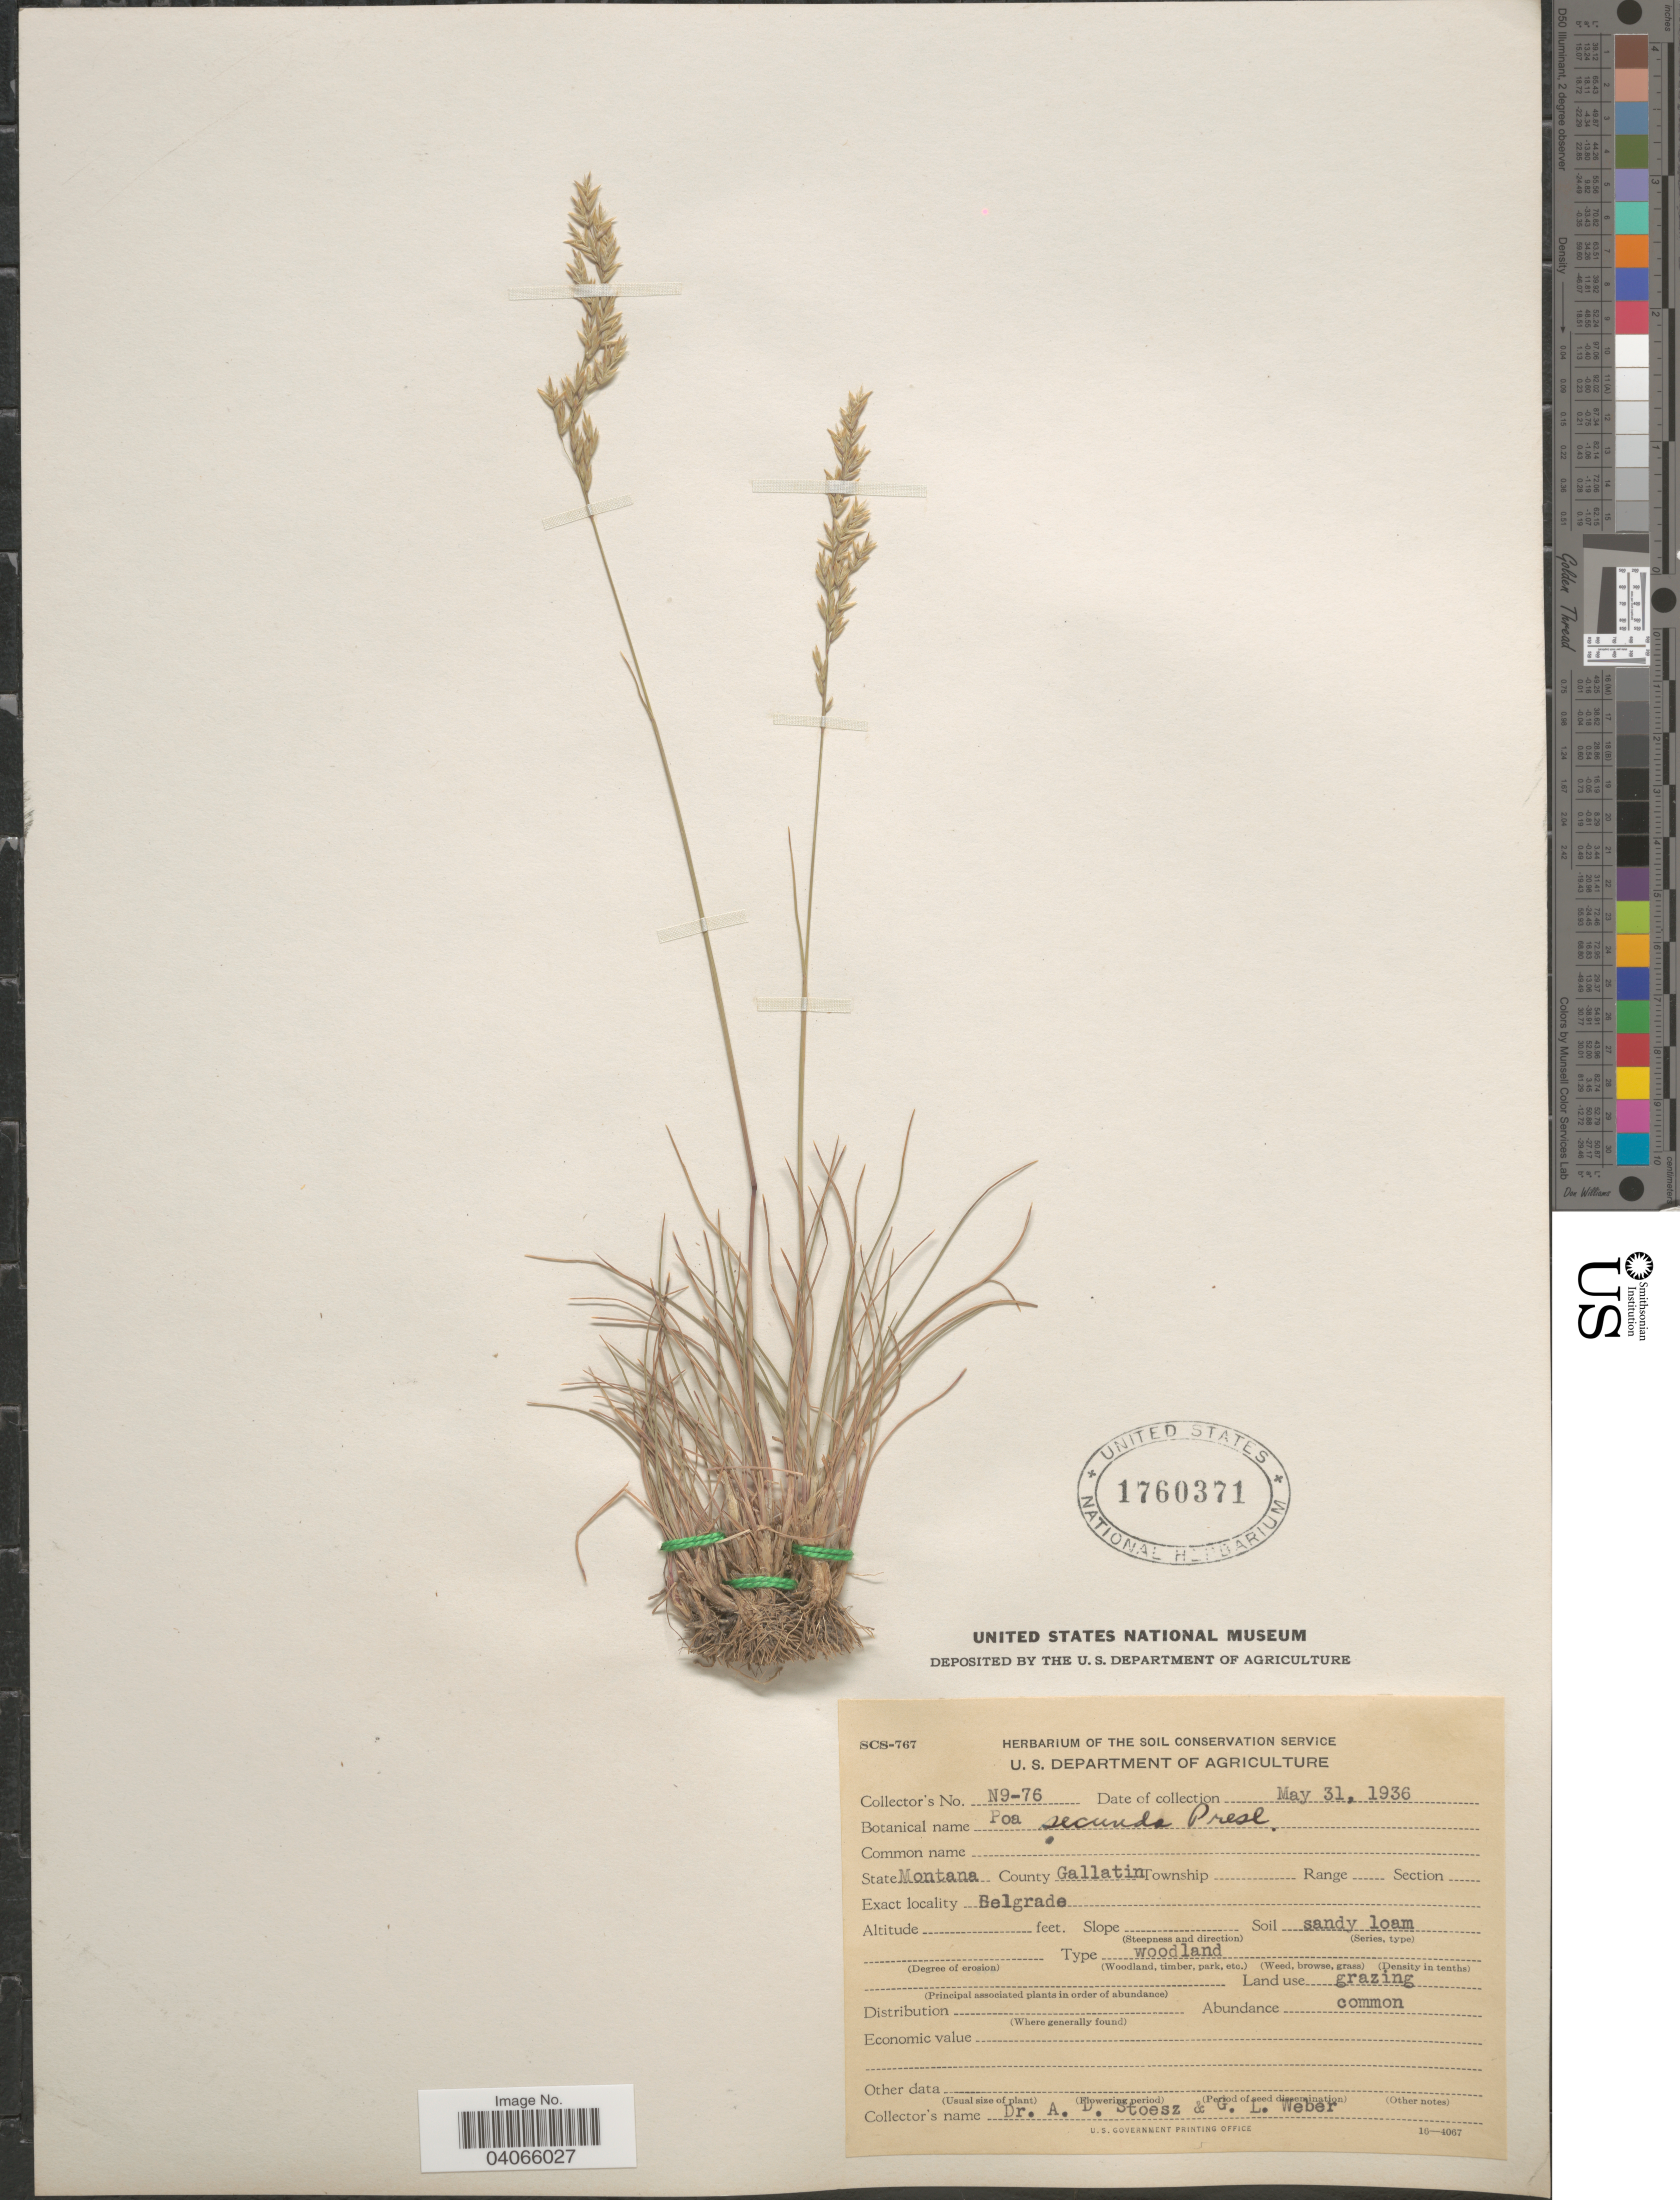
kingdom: Plantae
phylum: Tracheophyta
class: Liliopsida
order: Poales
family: Poaceae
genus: Poa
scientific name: Poa secunda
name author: J. Presl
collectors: A. Stoesz & G. Weber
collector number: N9-76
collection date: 1936-05-31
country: United States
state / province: Montana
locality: County Gallatin. Belgrade.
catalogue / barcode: US 1760371